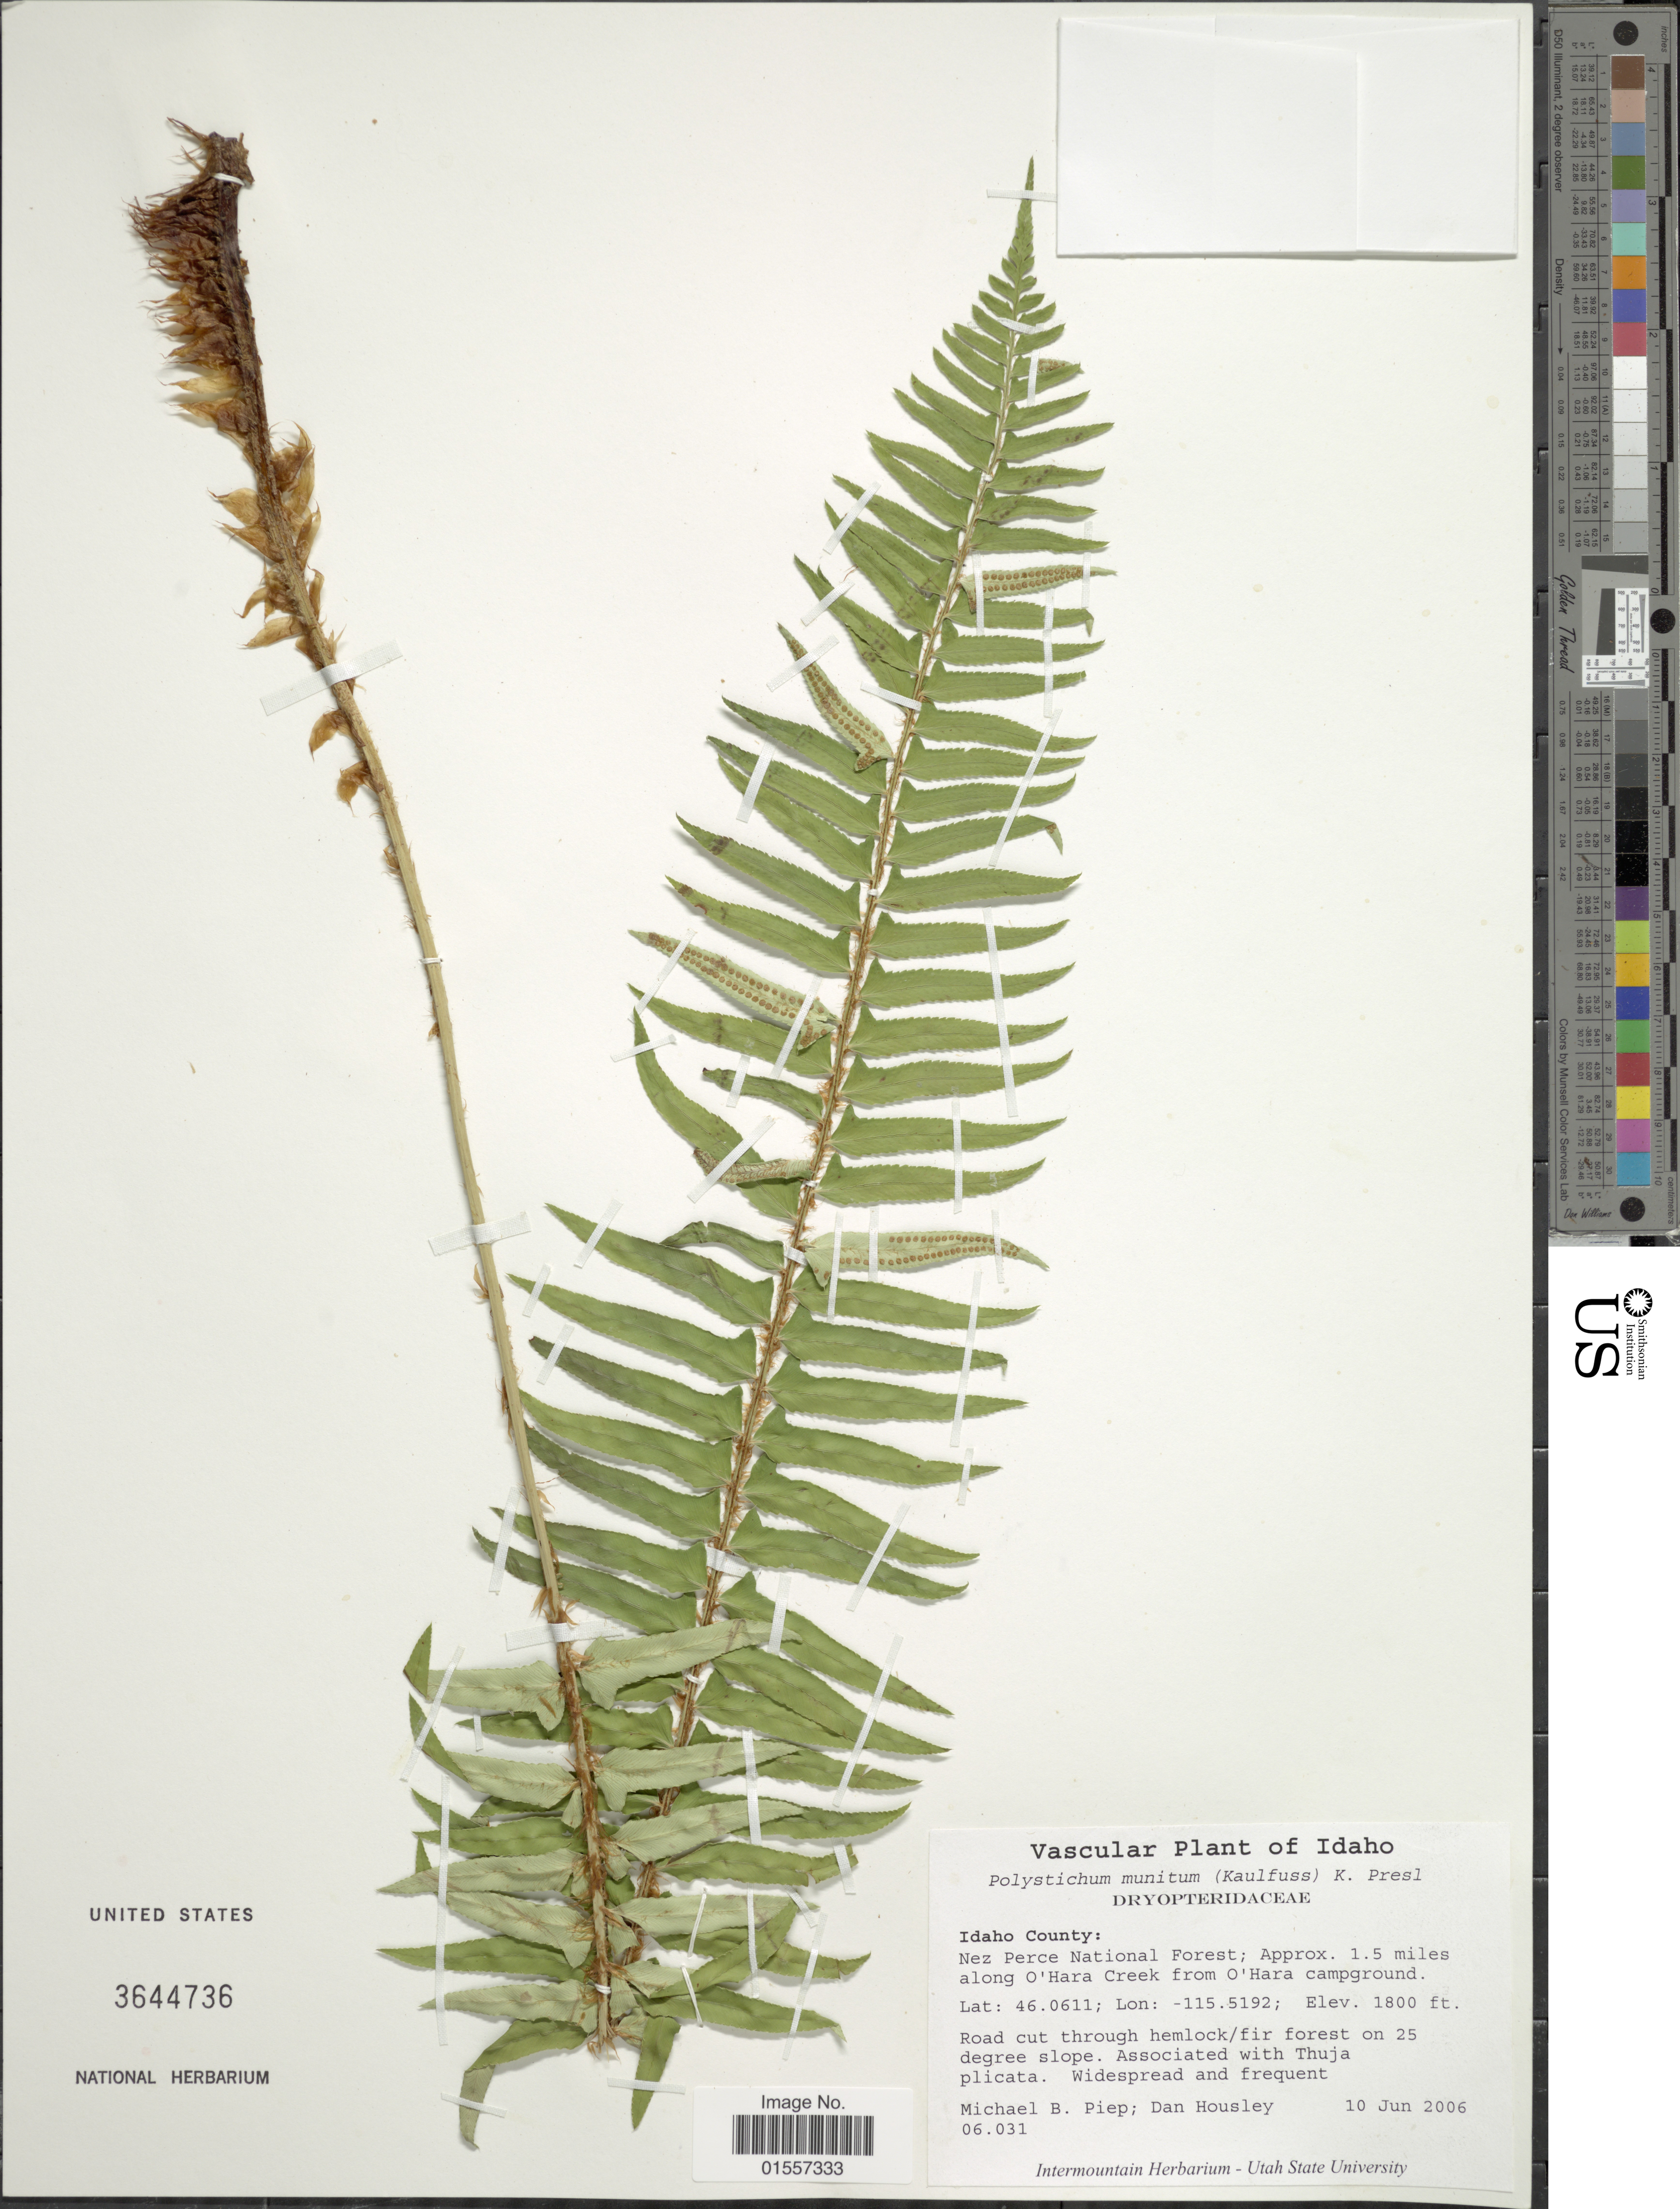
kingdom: Plantae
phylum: Tracheophyta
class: Polypodiopsida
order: Polypodiales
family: Dryopteridaceae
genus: Polystichum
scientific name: Polystichum munitum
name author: (Kaulf.) C. Presl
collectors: M. Piep & D. Housley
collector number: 06031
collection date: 2006-06-10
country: United States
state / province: Idaho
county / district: Idaho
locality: Nez Perce National Forest; Approx. 1.5 miles along O'Hara Creek from O'hara campground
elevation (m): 549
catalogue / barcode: US 3644736